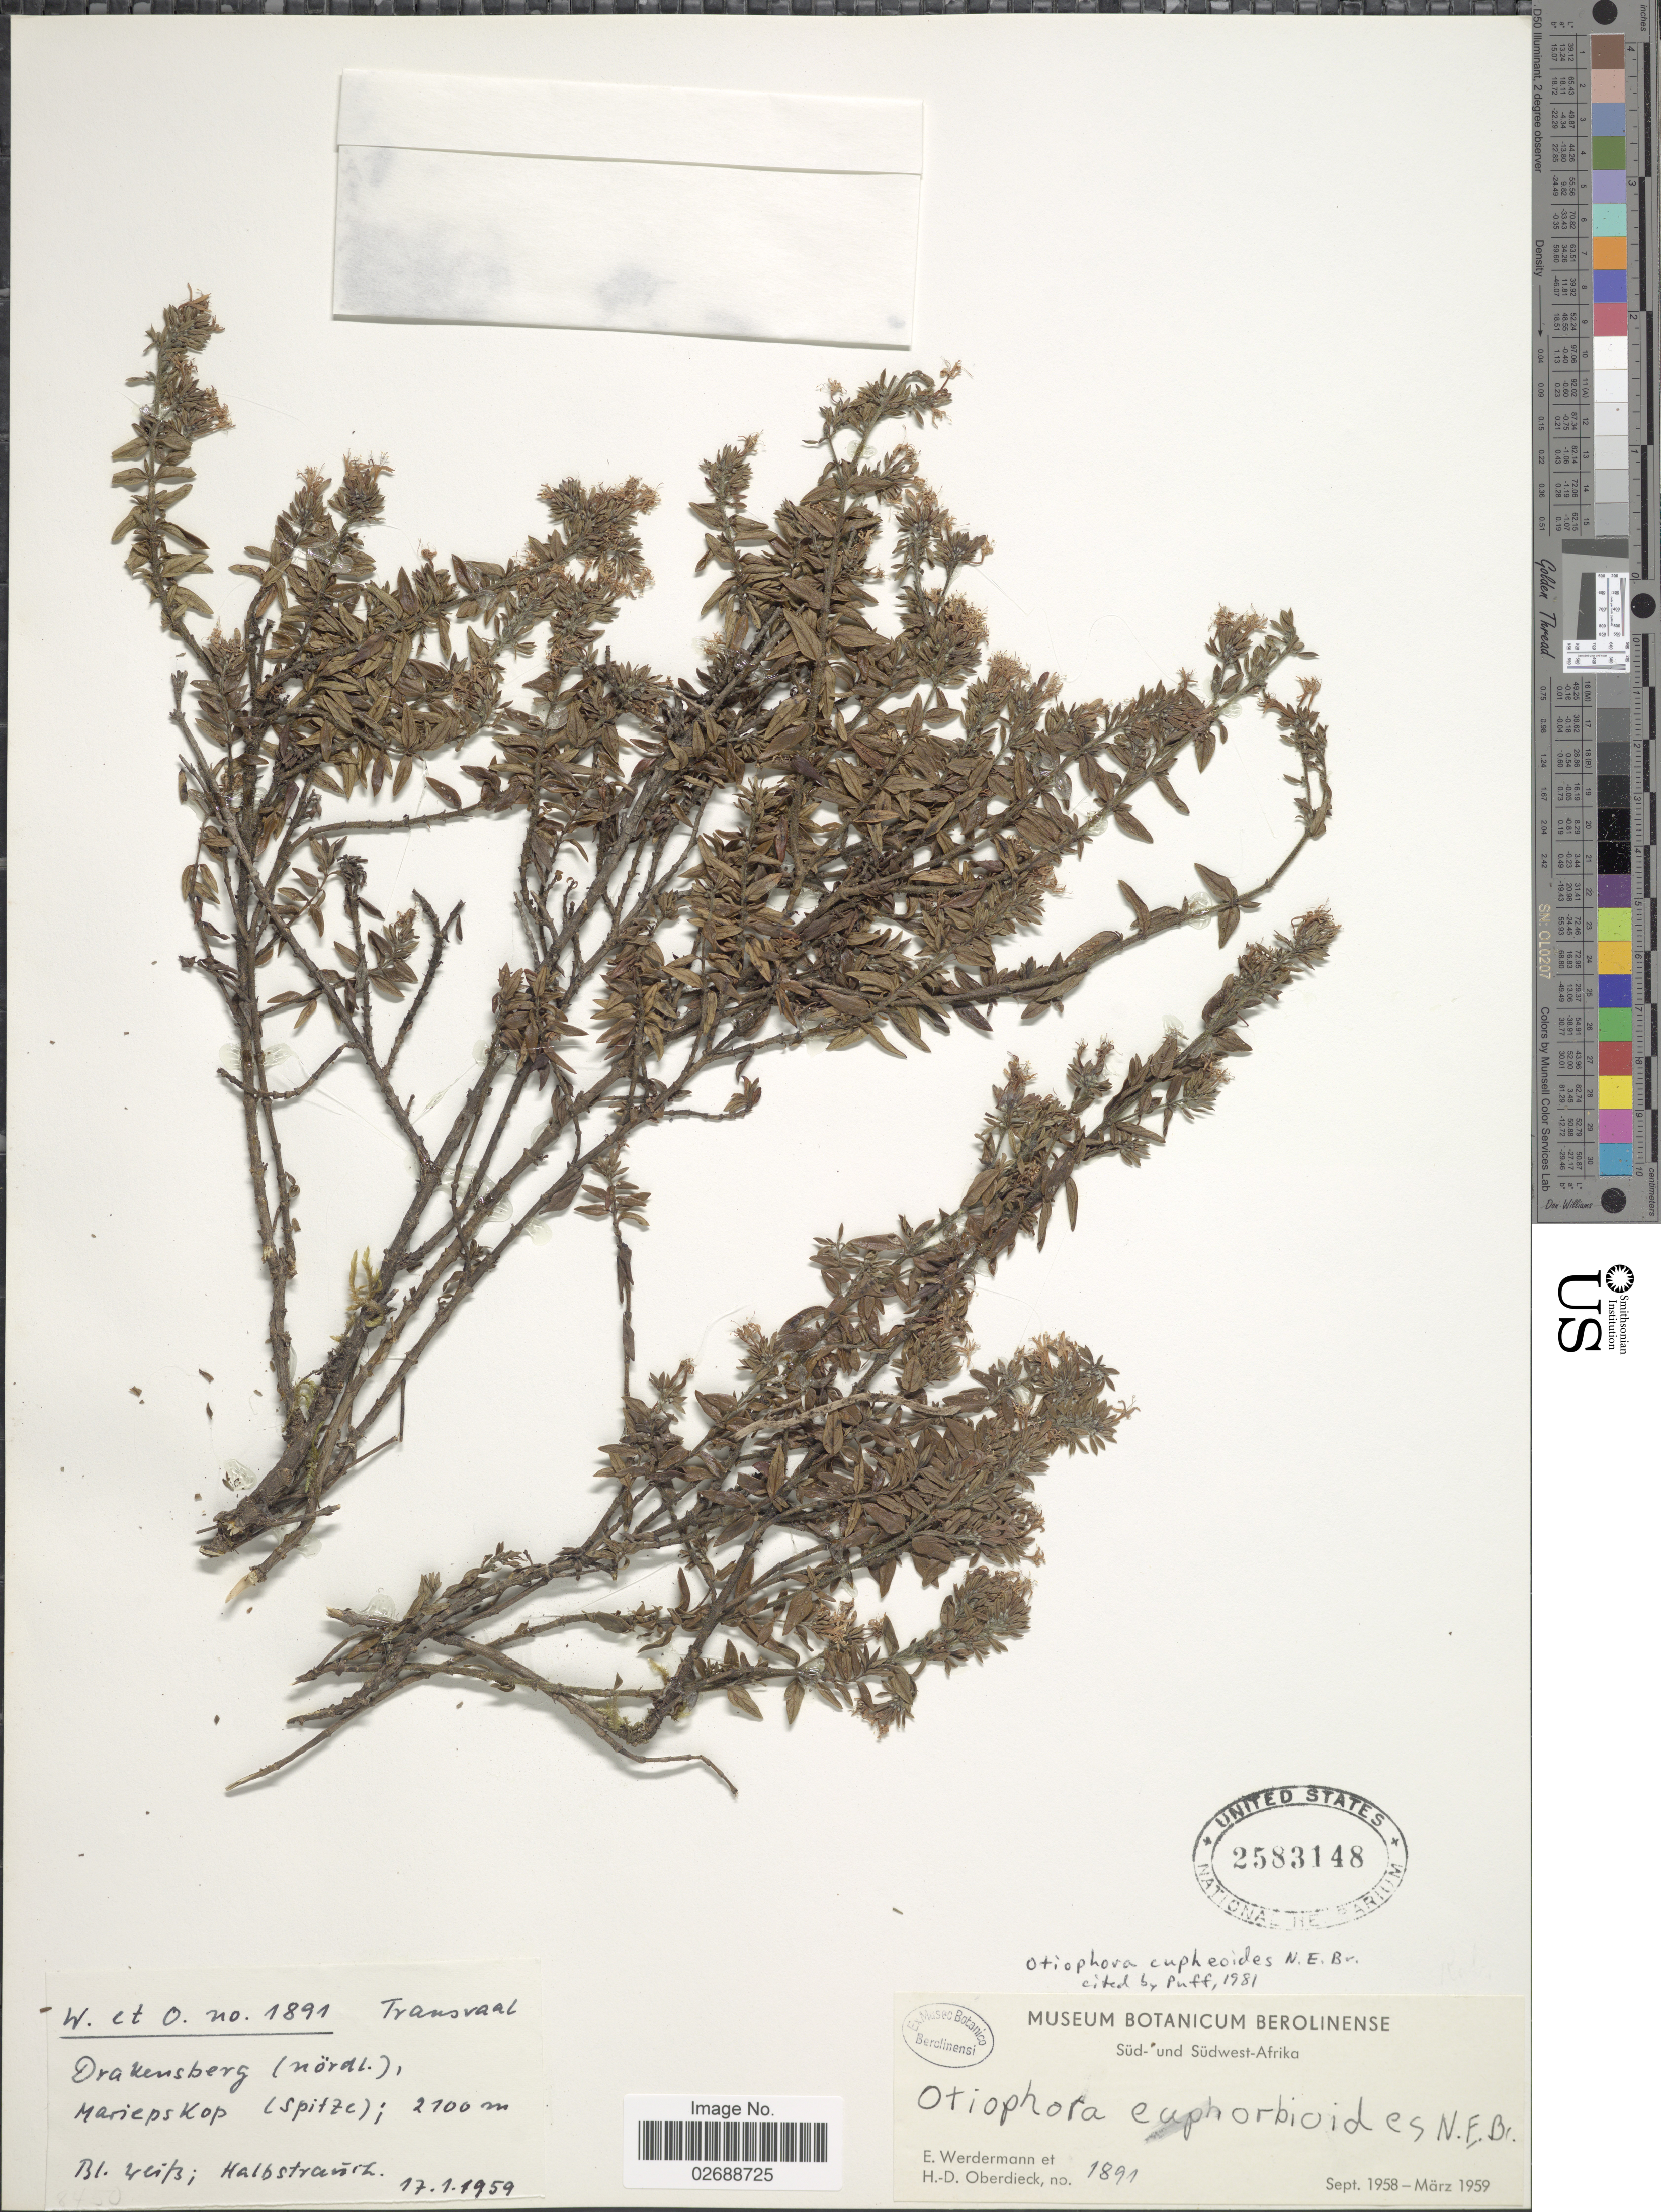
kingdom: Plantae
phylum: Tracheophyta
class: Magnoliopsida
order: Gentianales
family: Rubiaceae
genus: Otiophora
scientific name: Otiophora cupheoides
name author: N.E. Br.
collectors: E. Werdermann & H. Oberdieck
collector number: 1891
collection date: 1959-01-17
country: South Africa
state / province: KwaZulu-Natal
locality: Transvaal. Drakensberg (nordl.), Marieskop (Spitze) Süd- und Südwest-Afrika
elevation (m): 2100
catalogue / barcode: US 2583148